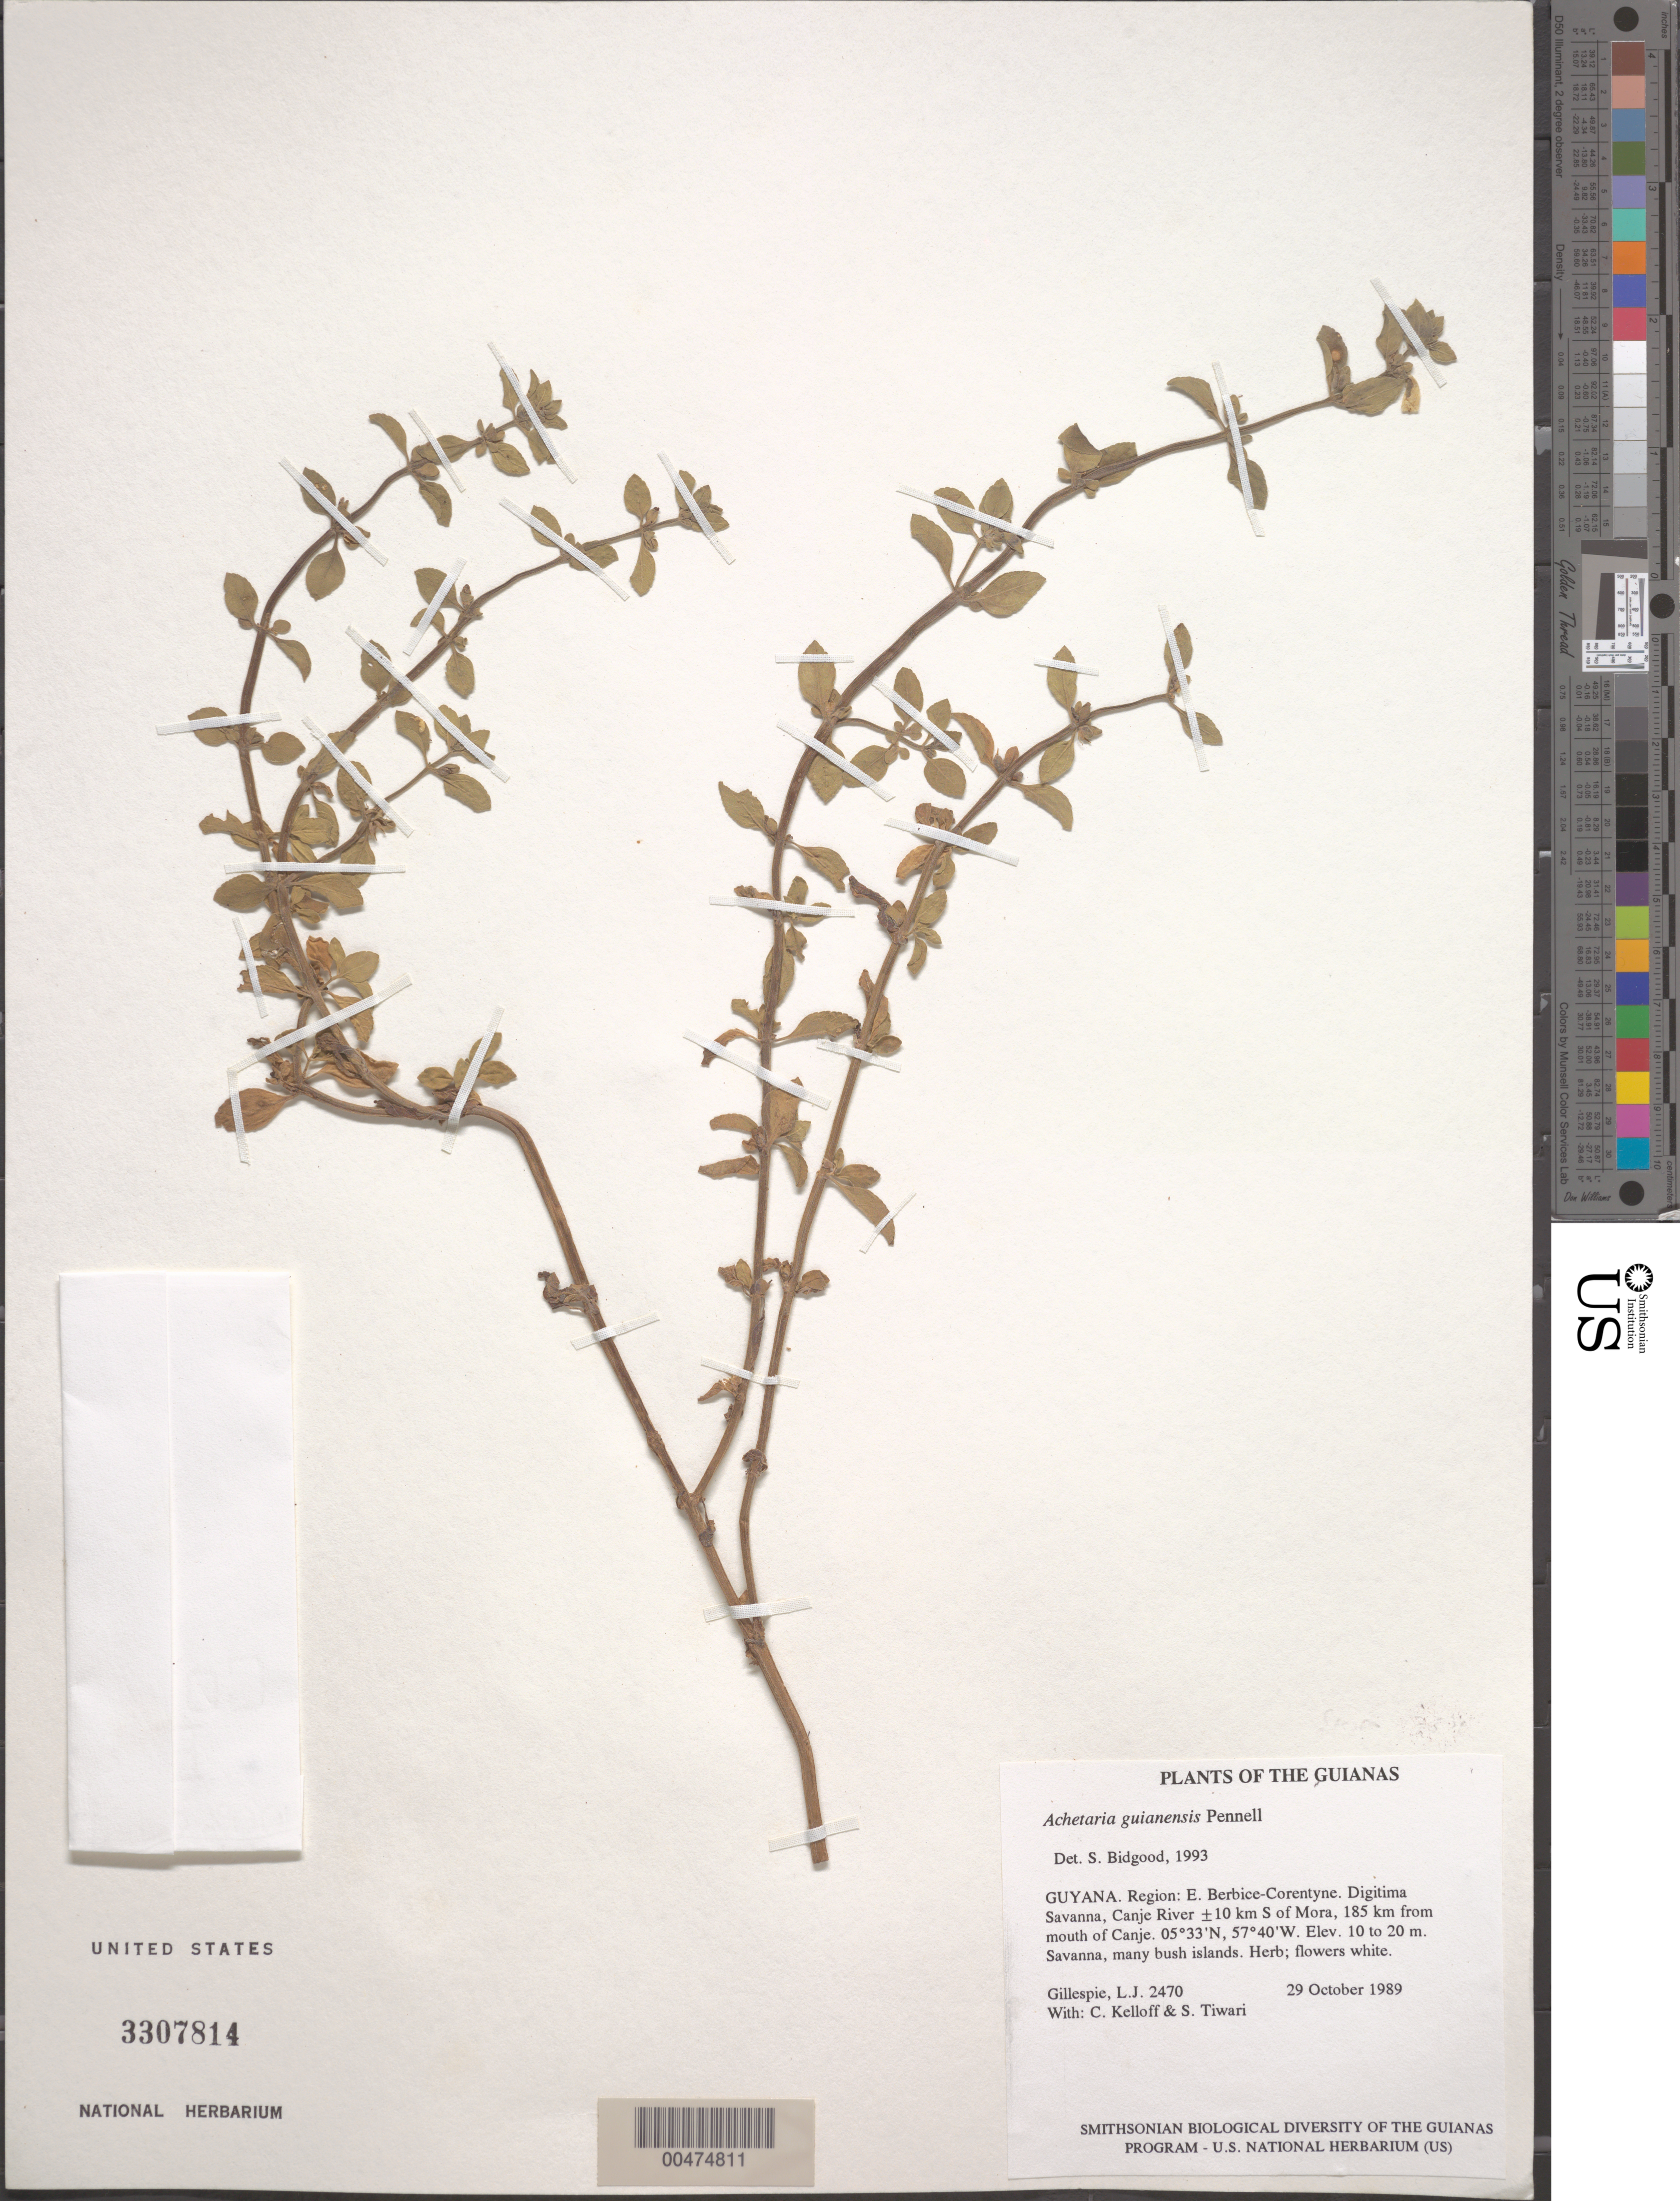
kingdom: Plantae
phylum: Tracheophyta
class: Magnoliopsida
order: Lamiales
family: Plantaginaceae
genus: Matourea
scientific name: Matourea scutellarioides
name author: (Benth.) Colletta & V.C. Souza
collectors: L. J. Gillespie, C. L. Kelloff & S. Tiwari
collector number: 2470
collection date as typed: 29 October 1989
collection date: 1989-10-29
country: Guyana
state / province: E. Berbice-Corentyne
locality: Digitima Savanna, Canje River ±20 km S of Mora, 185 km from mouth of Canje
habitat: Savanna, many bush islands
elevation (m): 10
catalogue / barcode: US 3307814